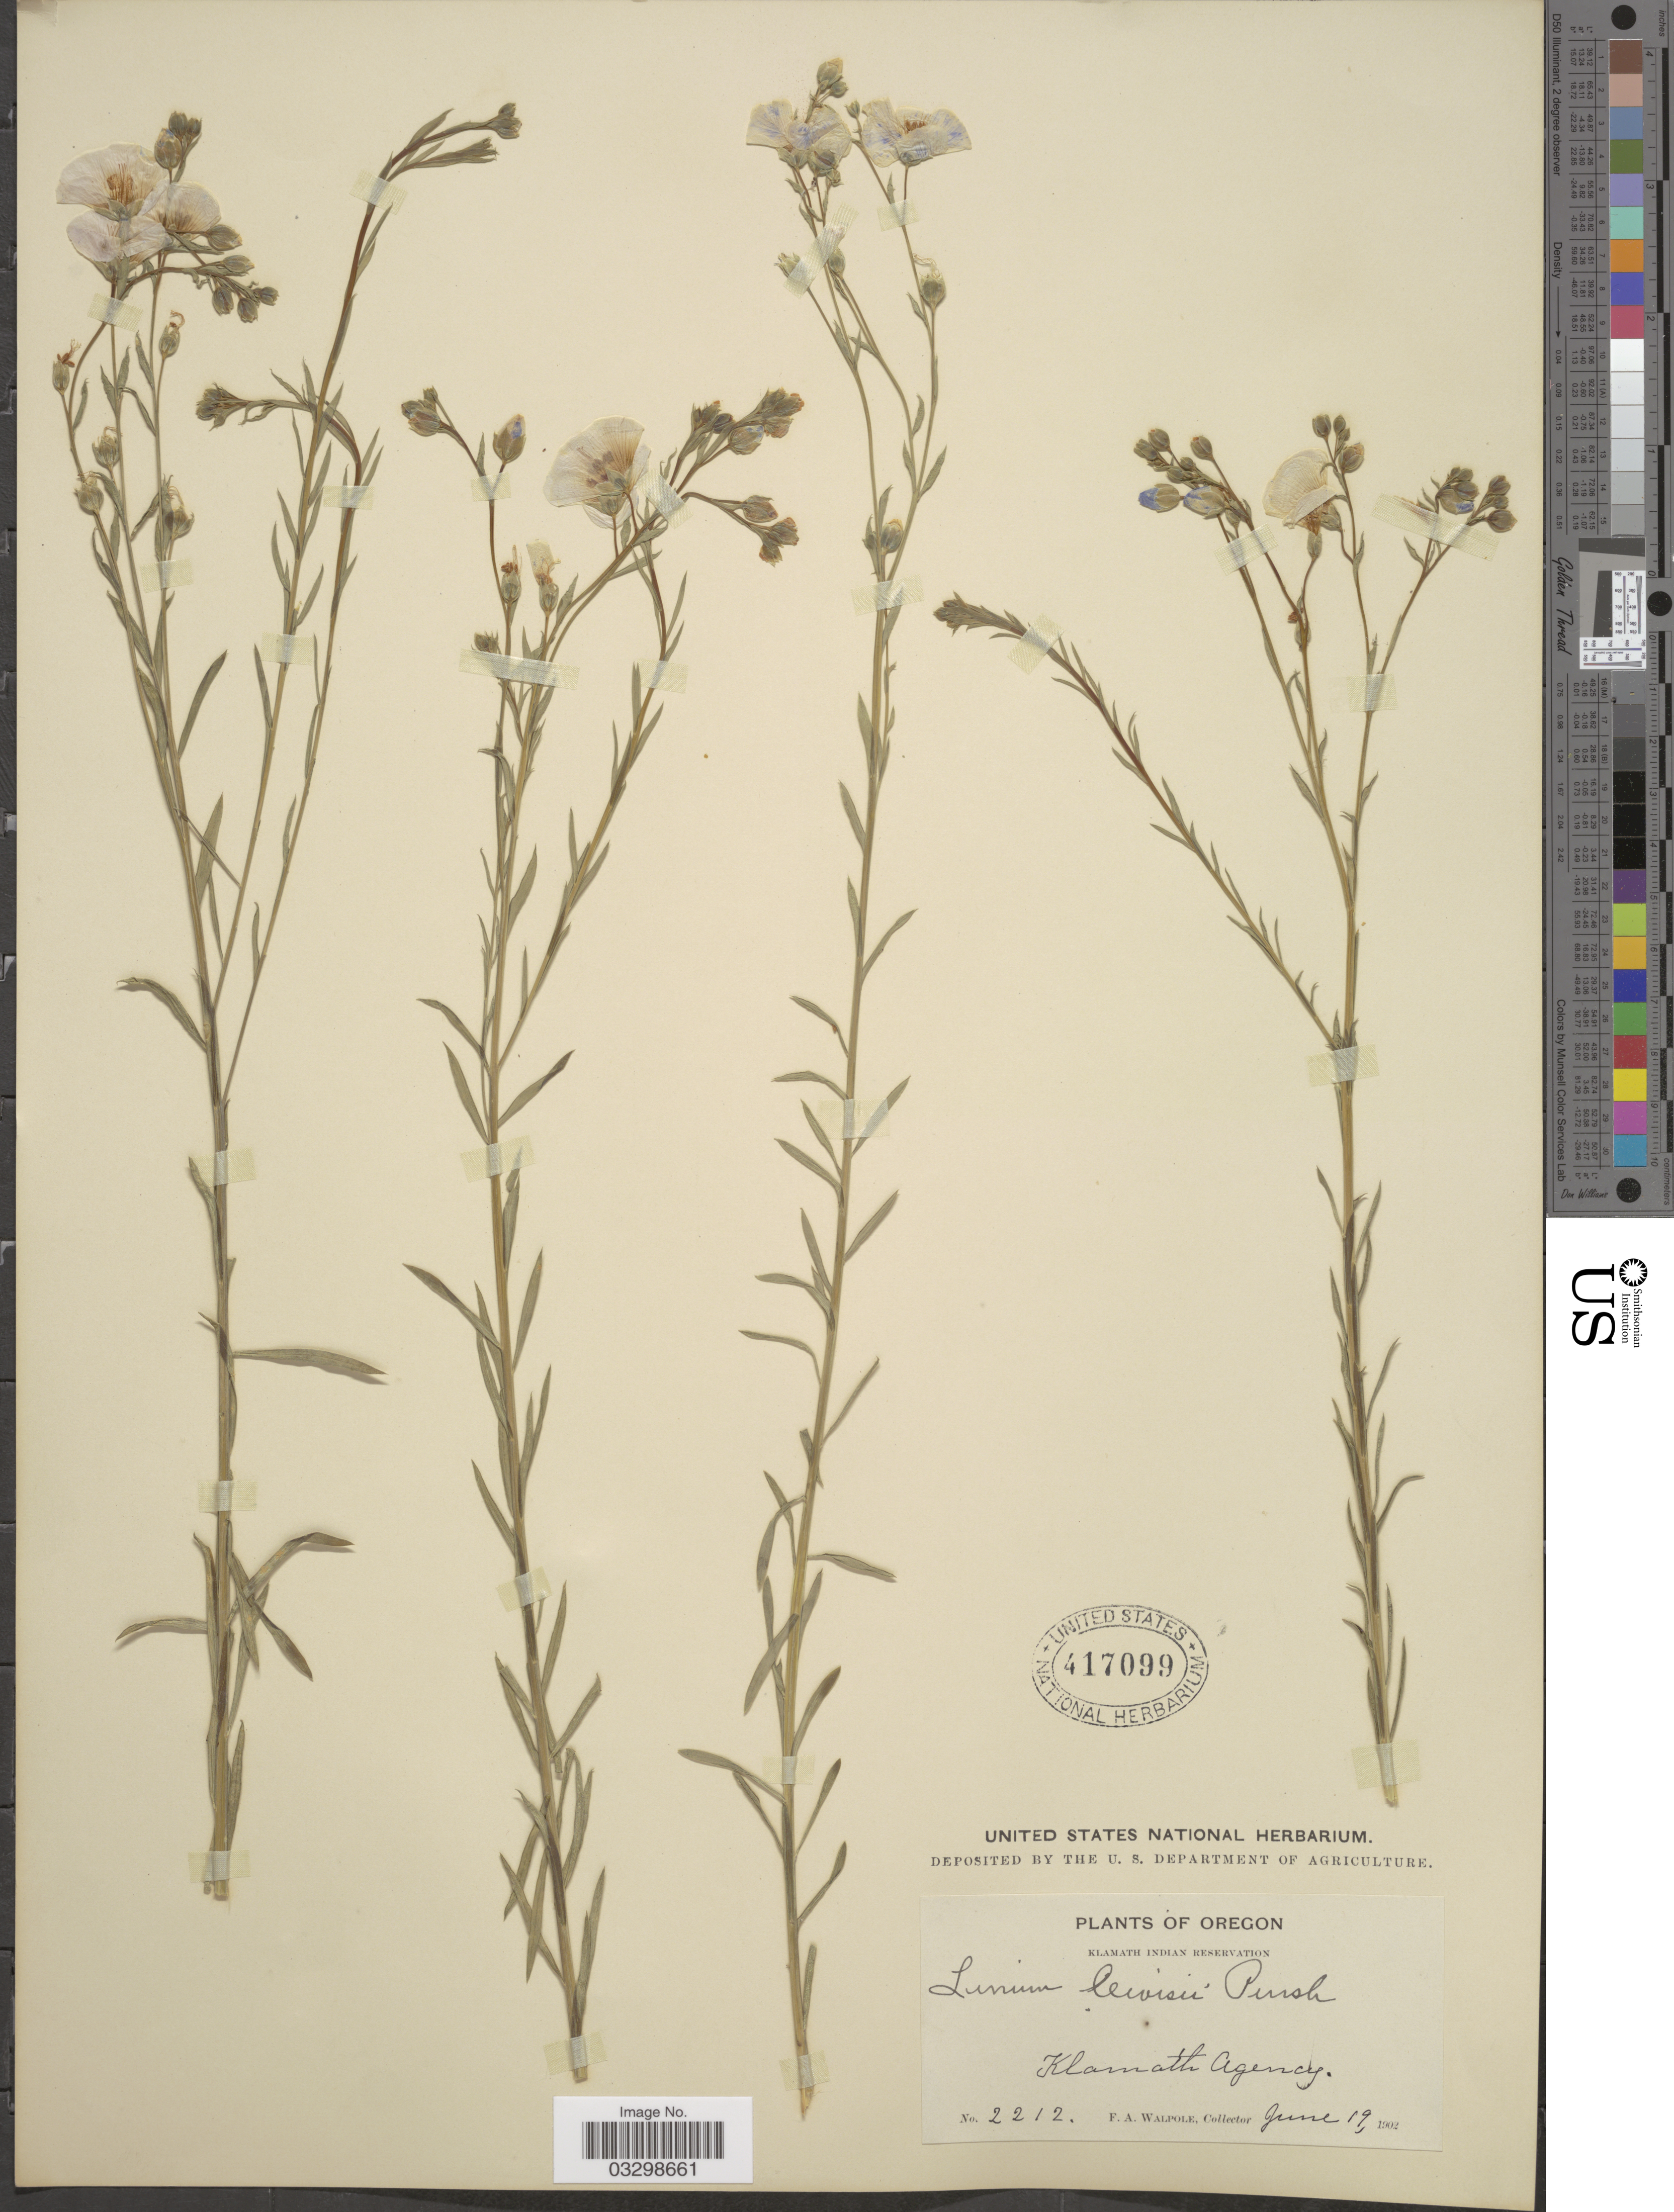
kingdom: Plantae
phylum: Tracheophyta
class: Magnoliopsida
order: Malpighiales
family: Linaceae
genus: Linum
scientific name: Linum lewisii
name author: Pursh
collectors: F. Walpole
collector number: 2212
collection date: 1902-06-19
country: United States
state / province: Oregon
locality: Klamath Indian Reservation. Klamath Agency.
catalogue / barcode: US 417099